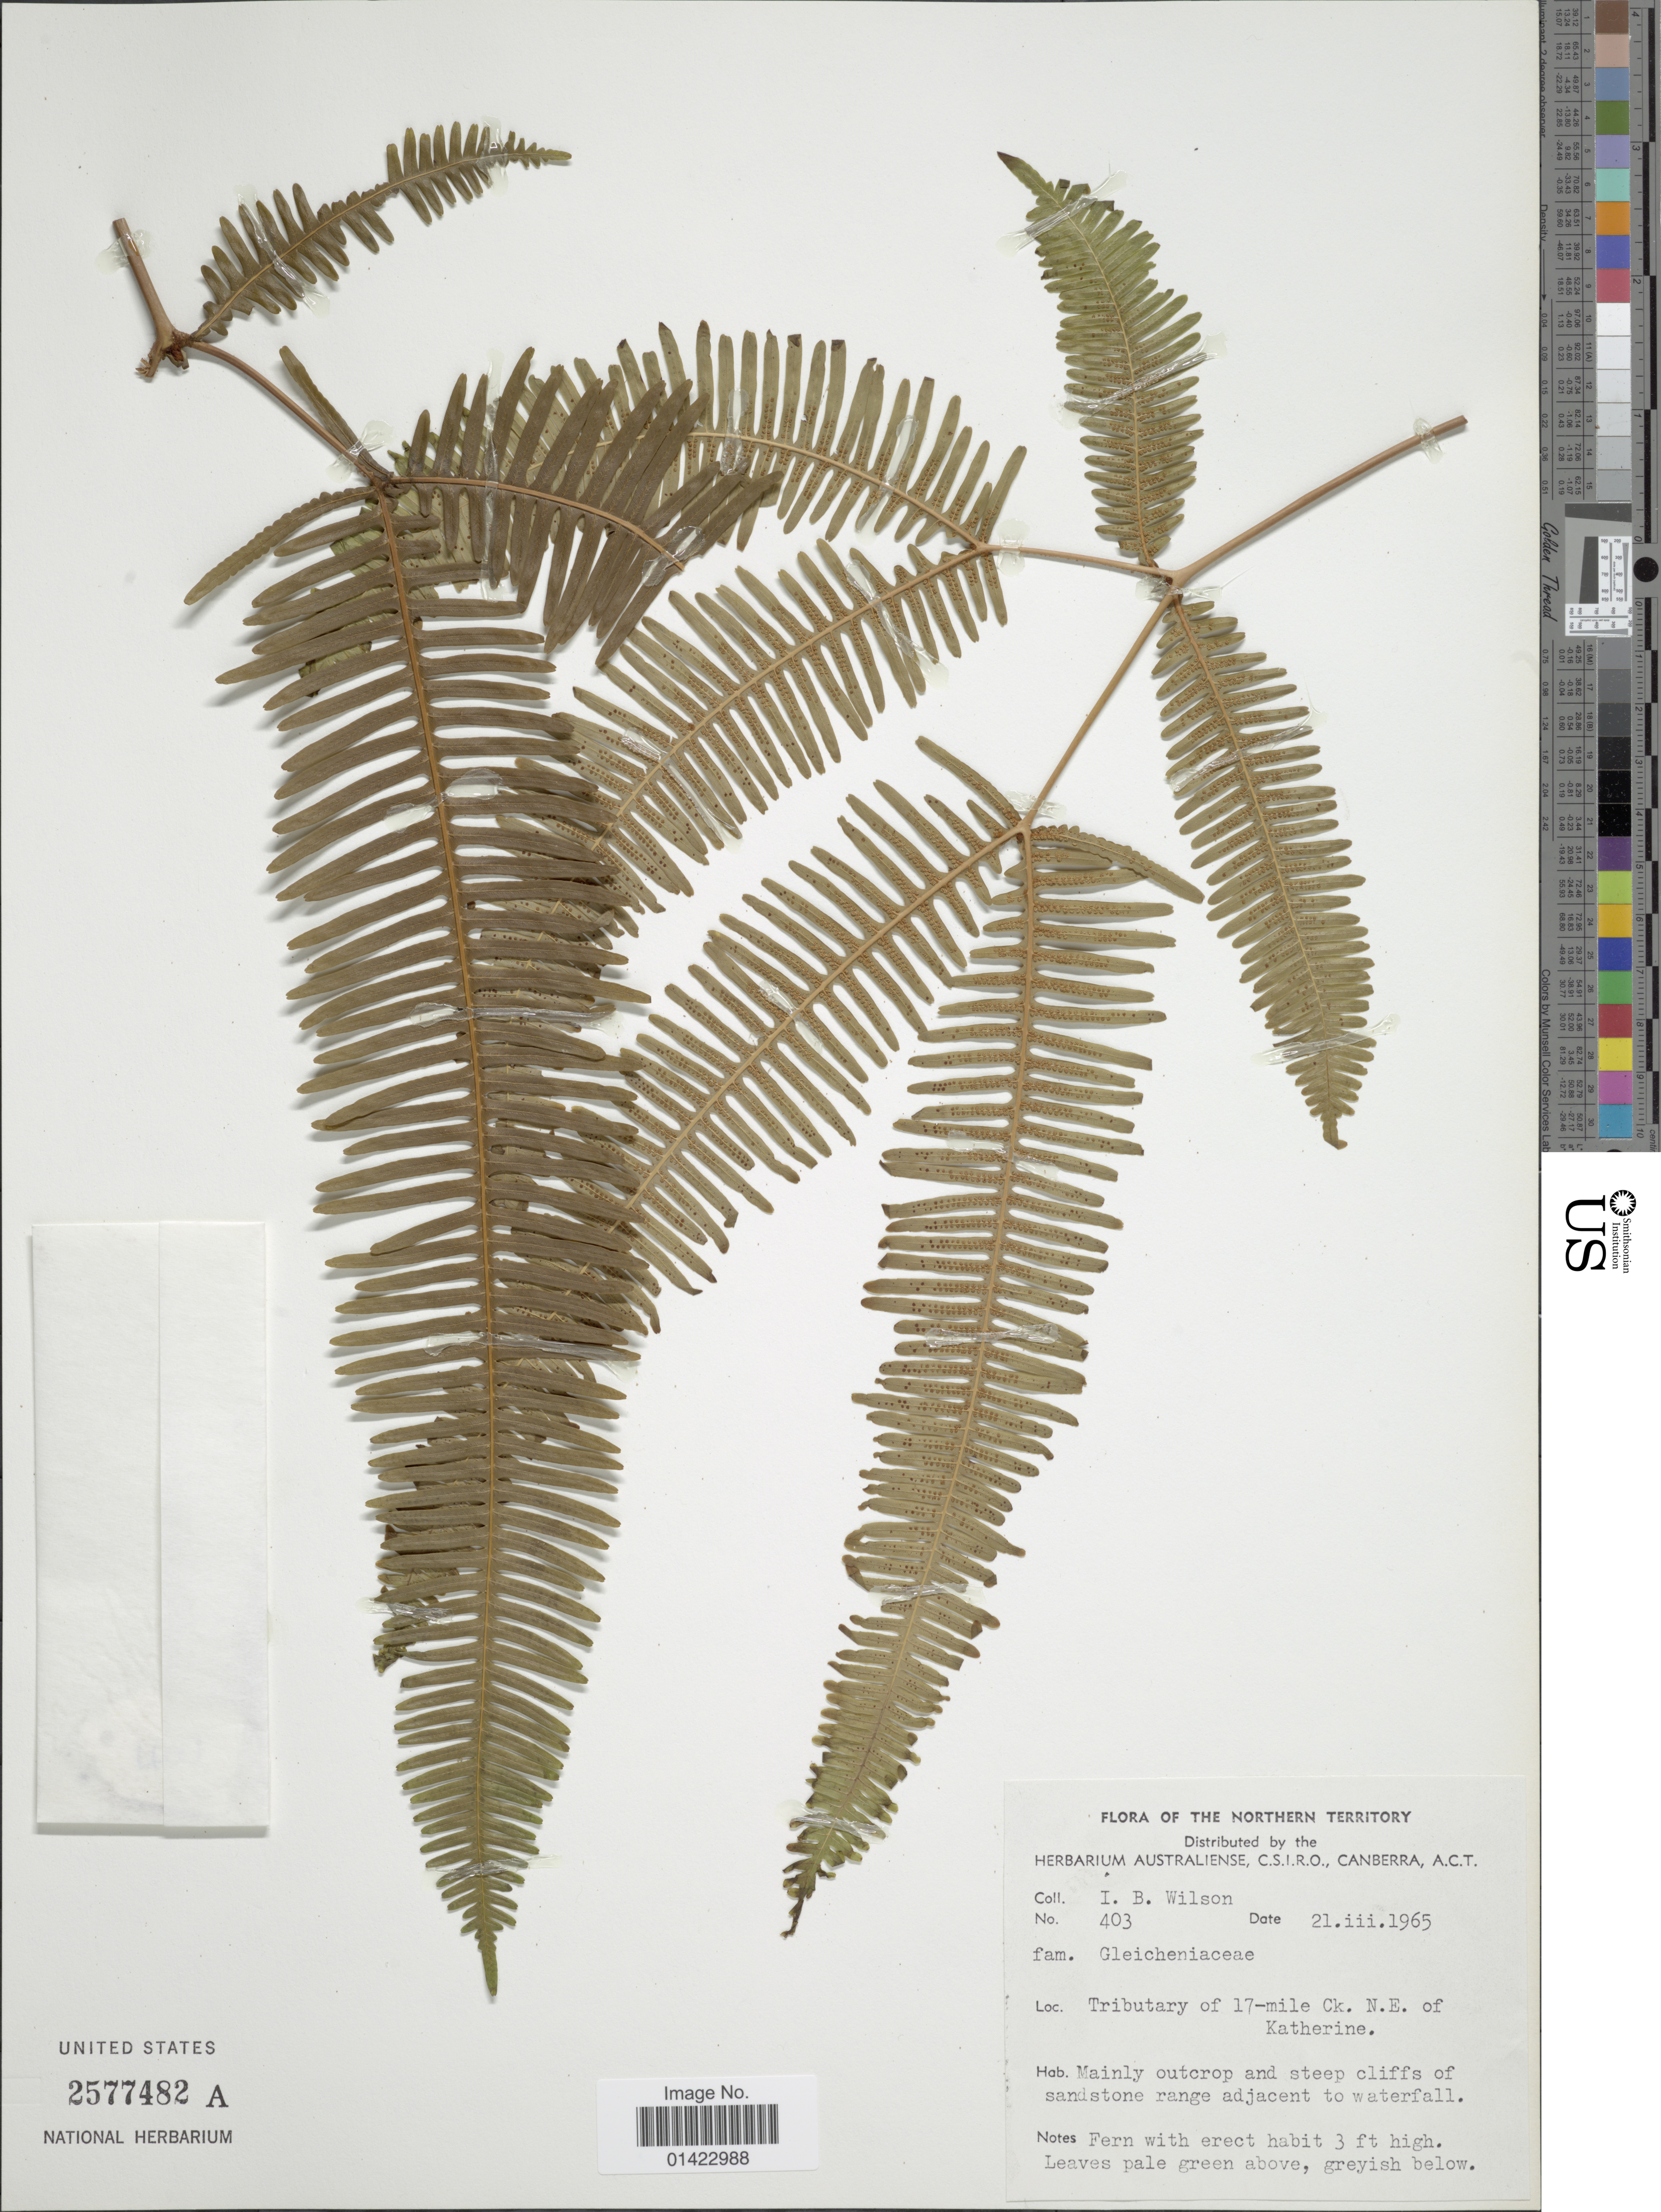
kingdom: Plantae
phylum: Tracheophyta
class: Polypodiopsida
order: Gleicheniales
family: Gleicheniaceae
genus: Sticherus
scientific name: Sticherus sp.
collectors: I. B. Wilson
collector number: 403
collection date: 1965-03-21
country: Australia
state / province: Northern Territory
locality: Northern Territory, Tributary of 17-mile Ck. N.E. of Katherine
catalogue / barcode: US 2577482A